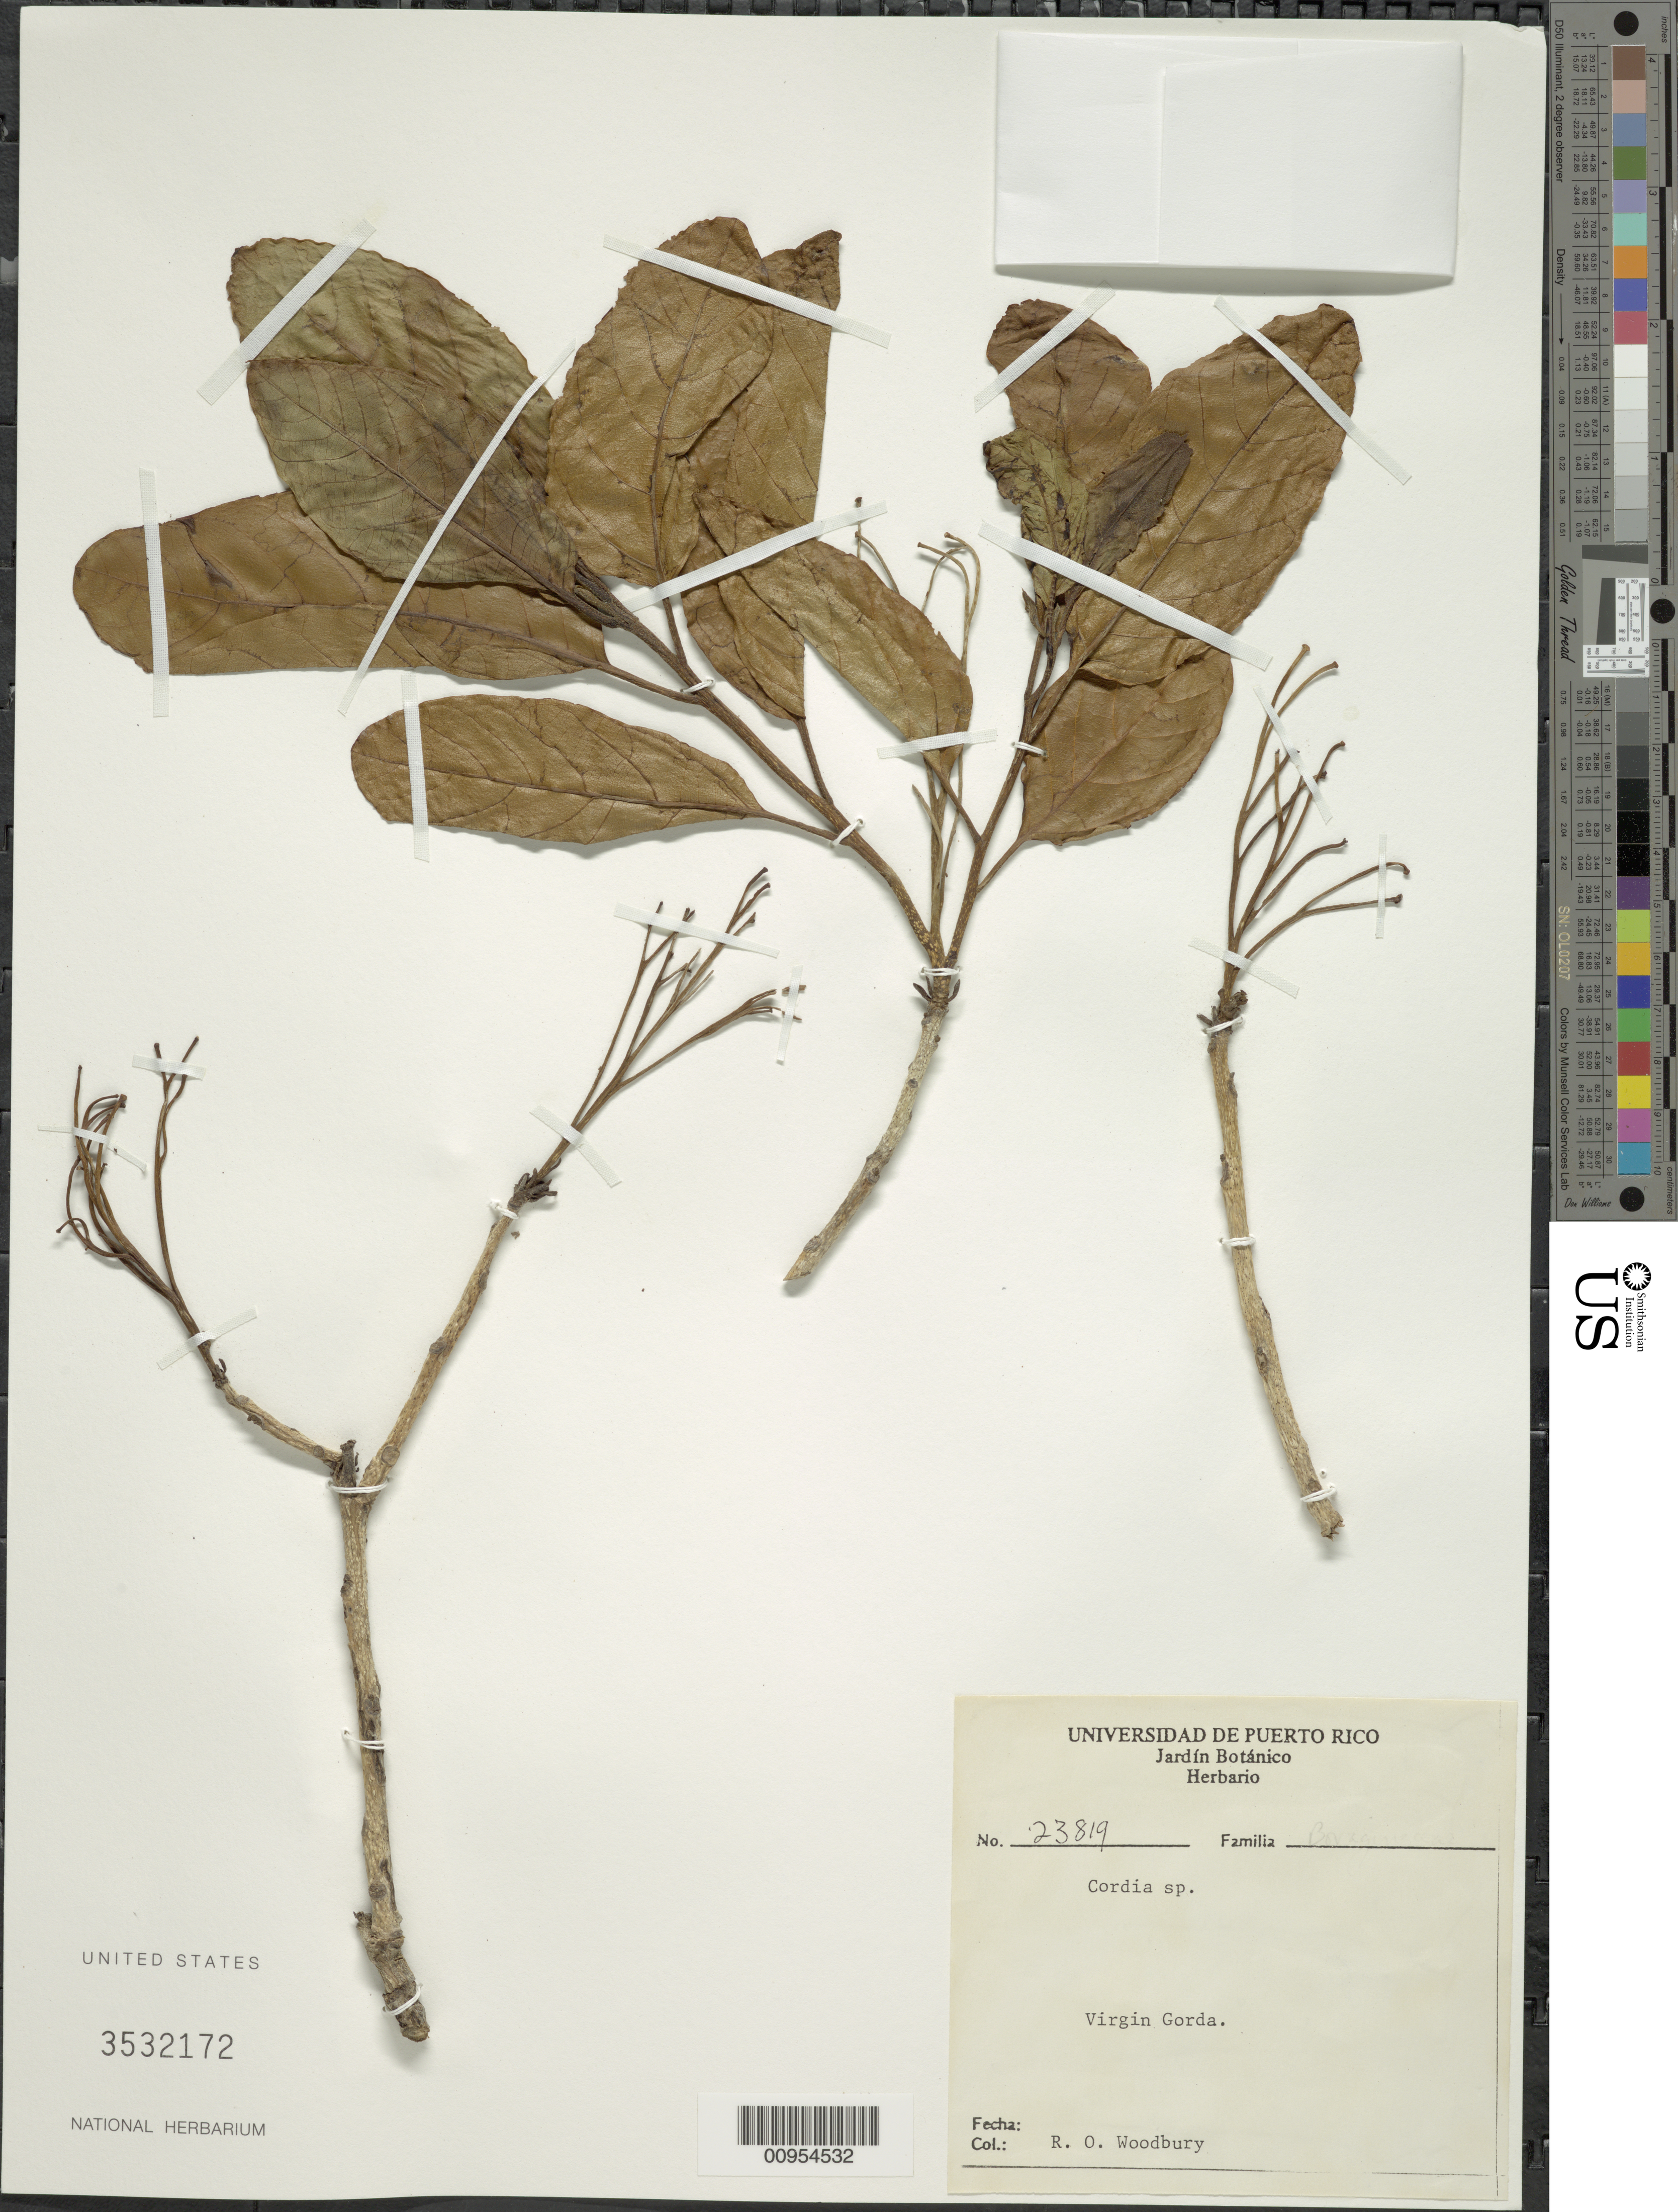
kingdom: Plantae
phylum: Tracheophyta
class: Magnoliopsida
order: Boraginales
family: Cordiaceae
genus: Cordia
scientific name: Cordia naidophila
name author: I.M. Johnst.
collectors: R. O. Woodbury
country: British Virgin Islands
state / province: Virgin Gorda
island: Virgin Gorda Island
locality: Virgin Gorda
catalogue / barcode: US 3532172